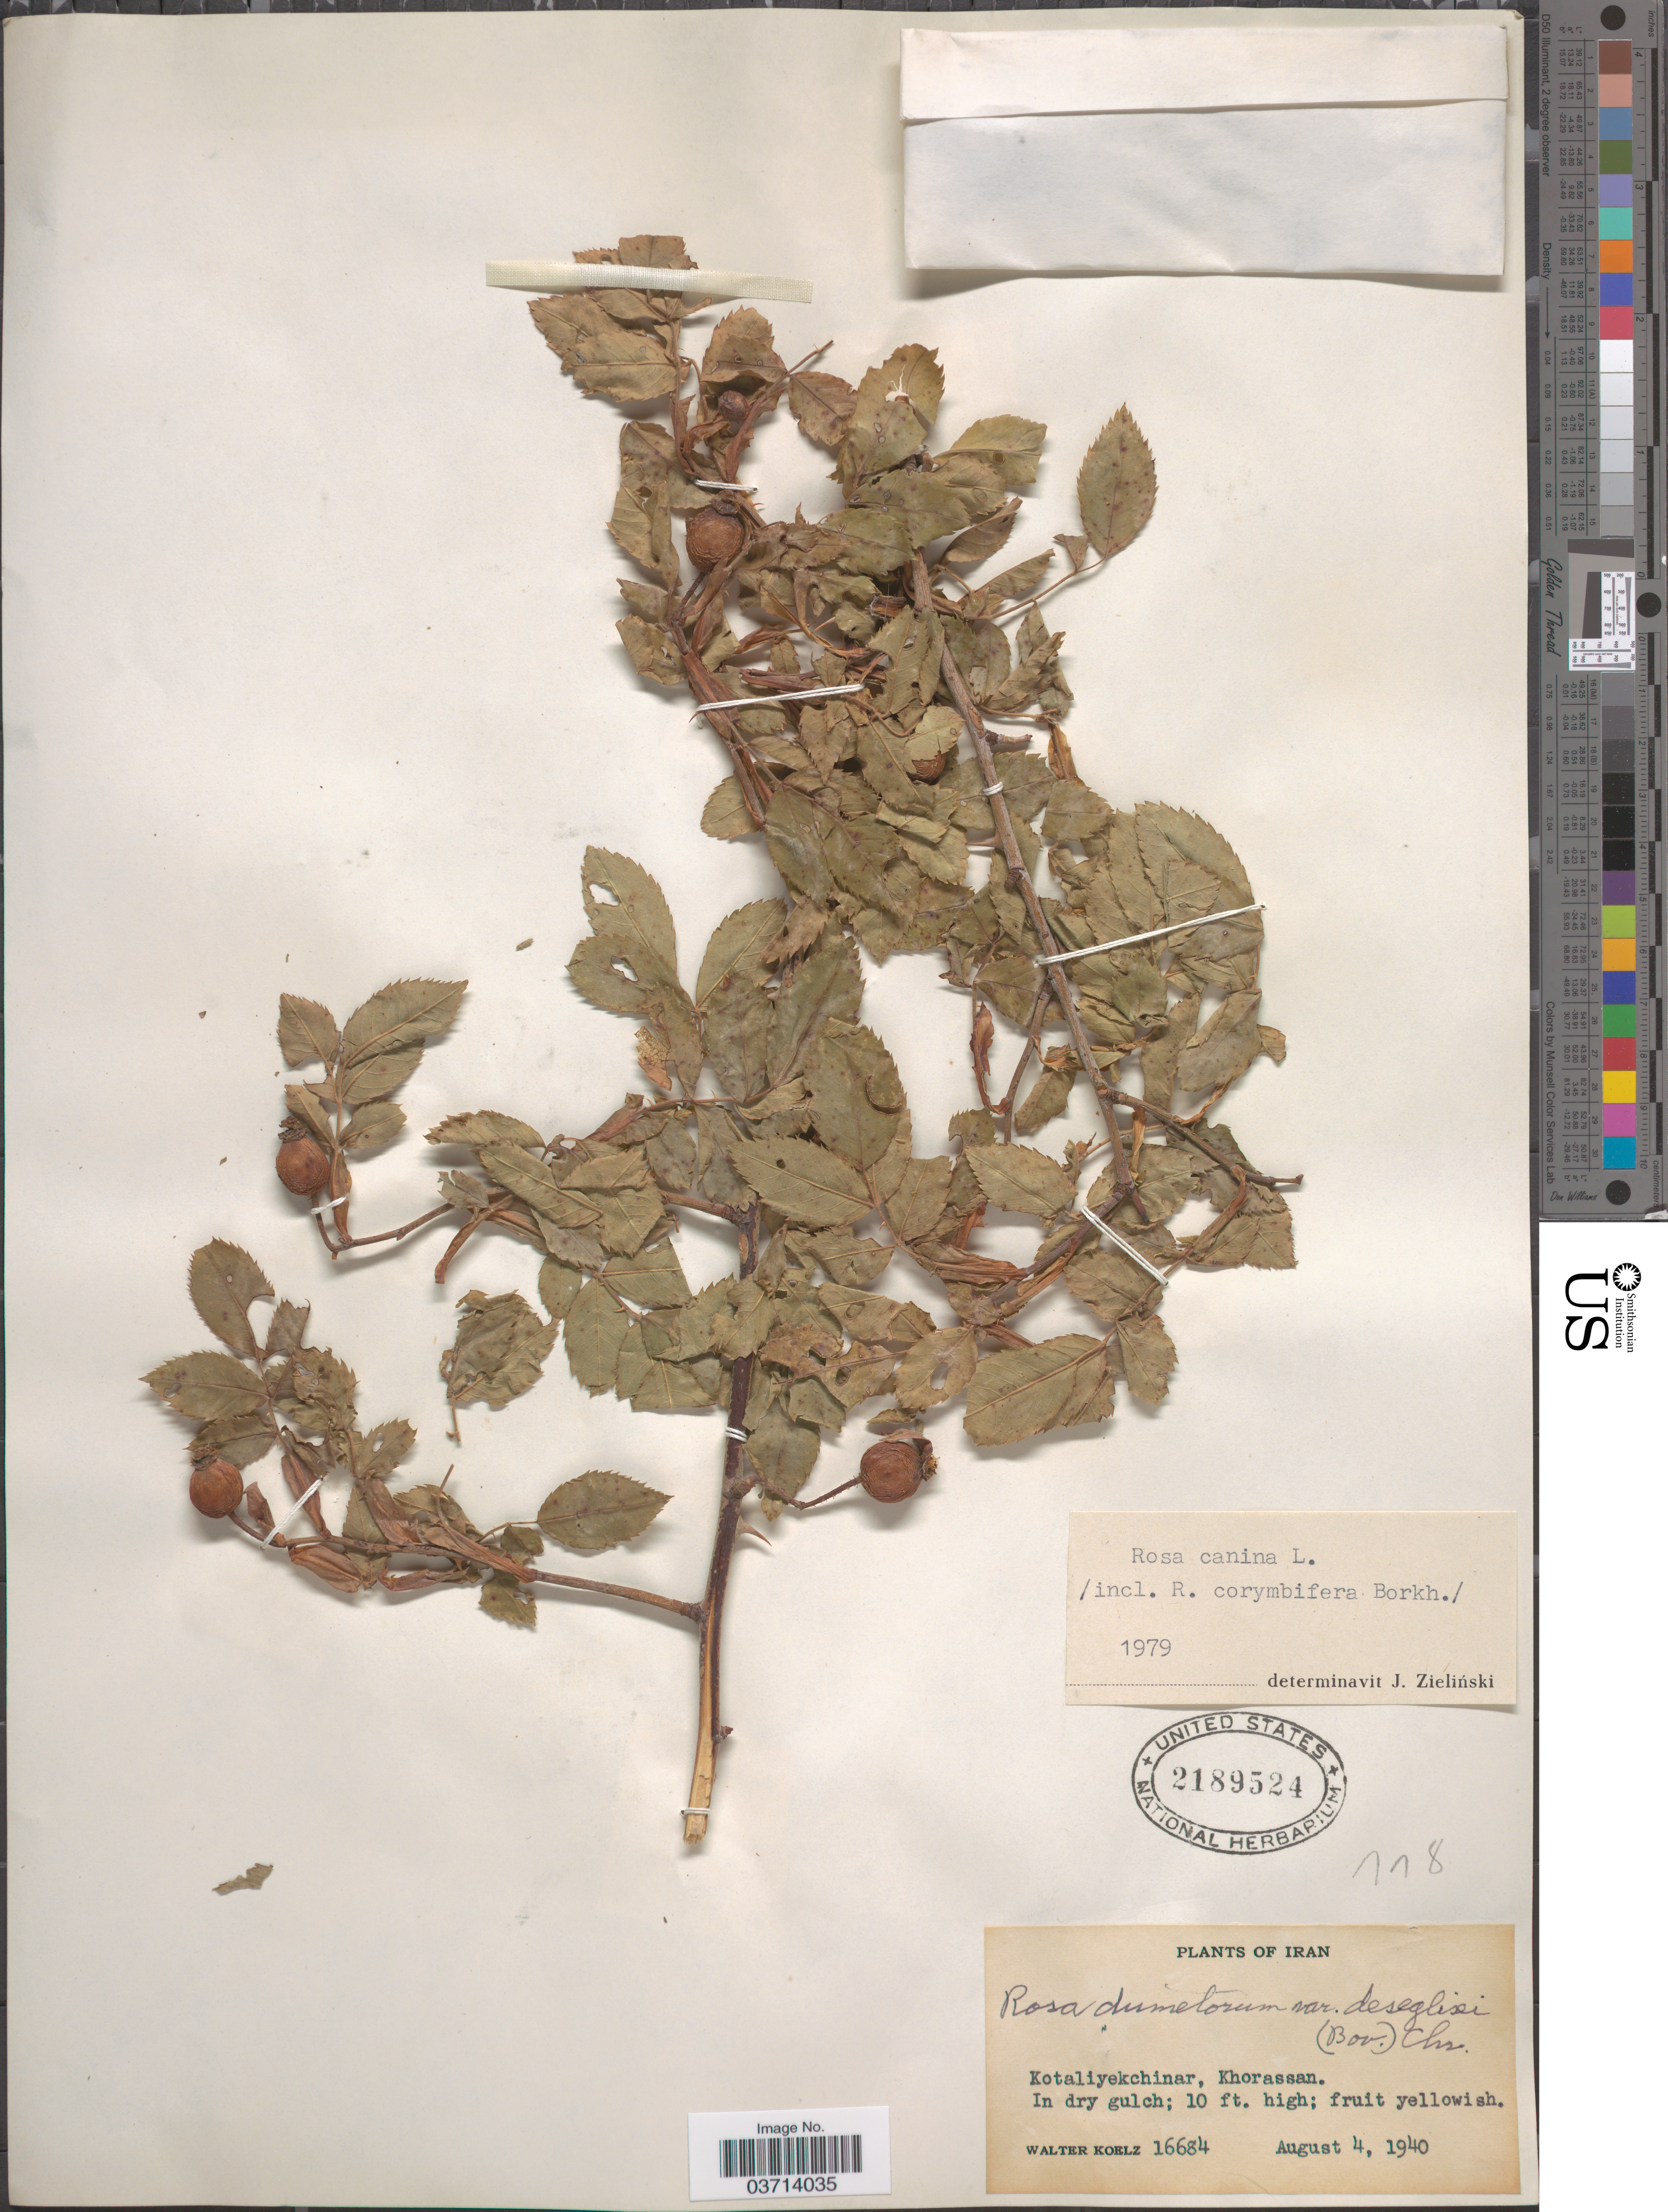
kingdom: Plantae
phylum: Tracheophyta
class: Magnoliopsida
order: Rosales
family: Rosaceae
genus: Rosa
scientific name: Rosa canina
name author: L.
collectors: W. N. Koelz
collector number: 16684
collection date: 1940-08-04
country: Iran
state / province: Khorasan [obsolete]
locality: Kotaliyekchinar, Khorassan.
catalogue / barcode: US 2189524